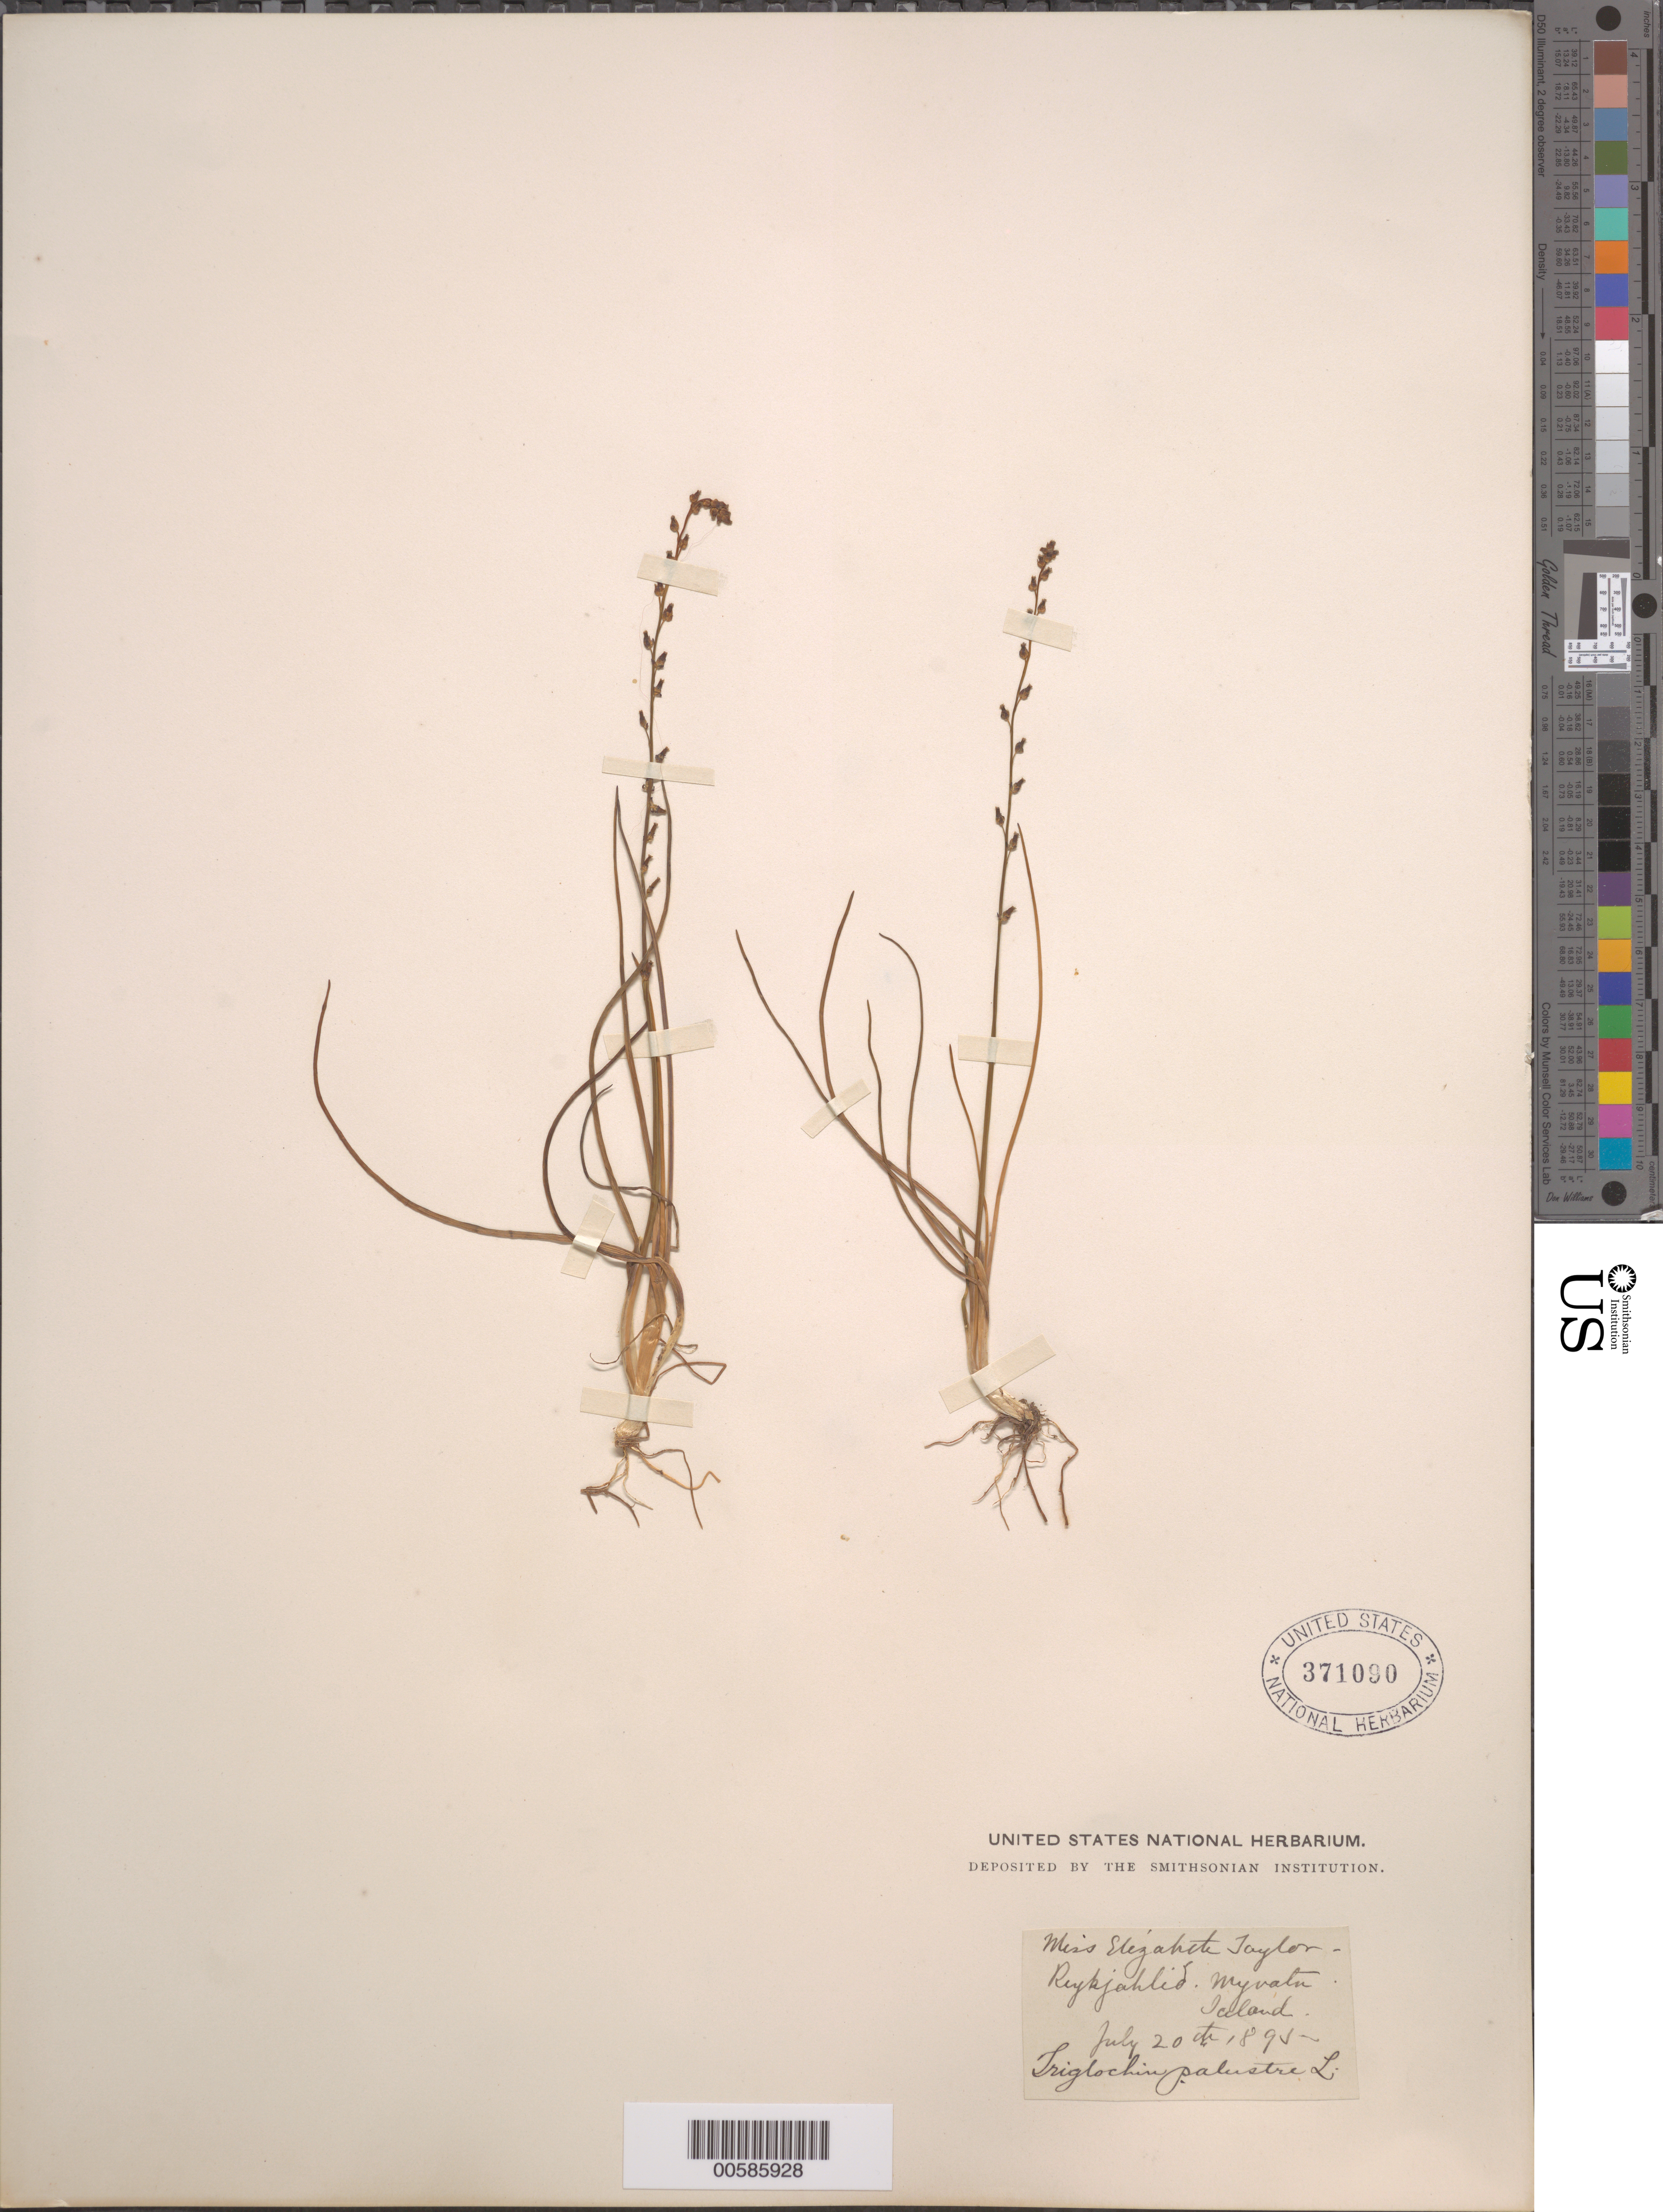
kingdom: Plantae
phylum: Tracheophyta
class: Liliopsida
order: Alismatales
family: Juncaginaceae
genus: Triglochin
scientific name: Triglochin palustris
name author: L.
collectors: E. L. Taylor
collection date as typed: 20 Jul 1895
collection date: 1895-07-20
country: Iceland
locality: Reykjahlio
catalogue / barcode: US 371090